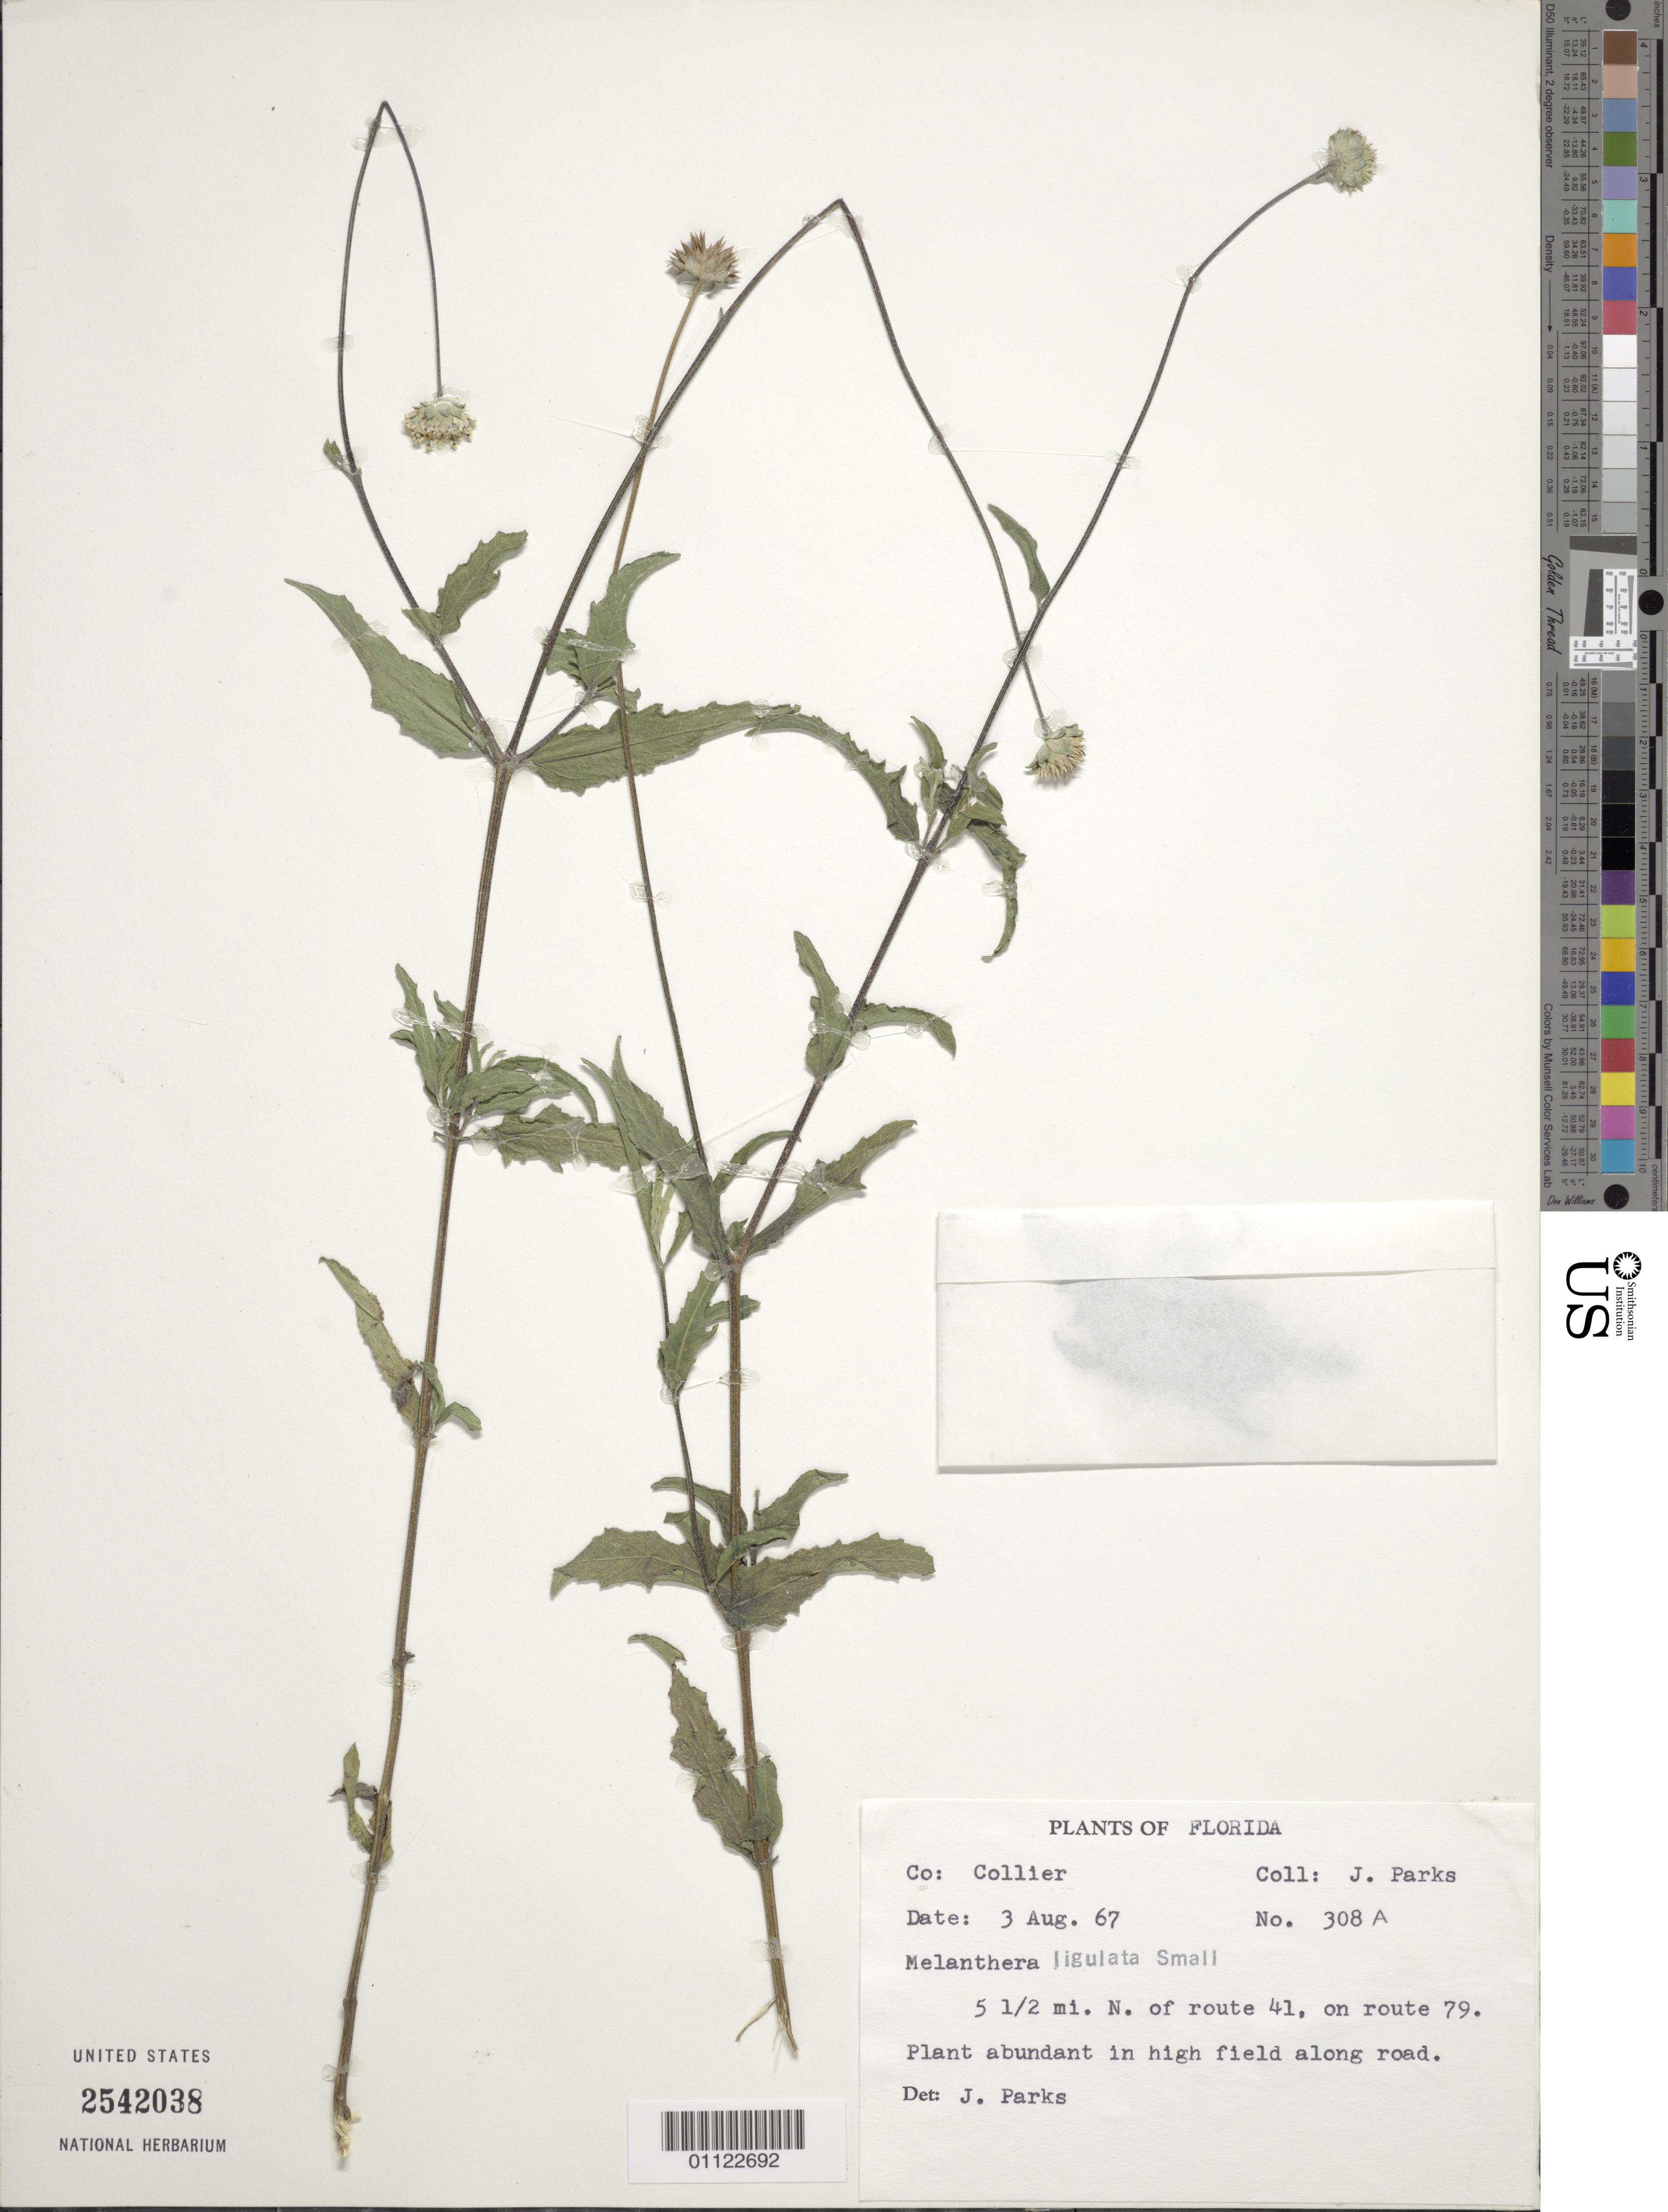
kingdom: Plantae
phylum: Tracheophyta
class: Magnoliopsida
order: Asterales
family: Asteraceae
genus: Melanthera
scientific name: Melanthera ligulata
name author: Small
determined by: Parks, J.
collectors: J. Parks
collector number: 308A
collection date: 1967-08-03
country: United States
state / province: Florida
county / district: Collier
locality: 5 1/2 mi. N. of route 41, on route 79.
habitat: Plant abundant in high field along road.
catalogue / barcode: US 2542038